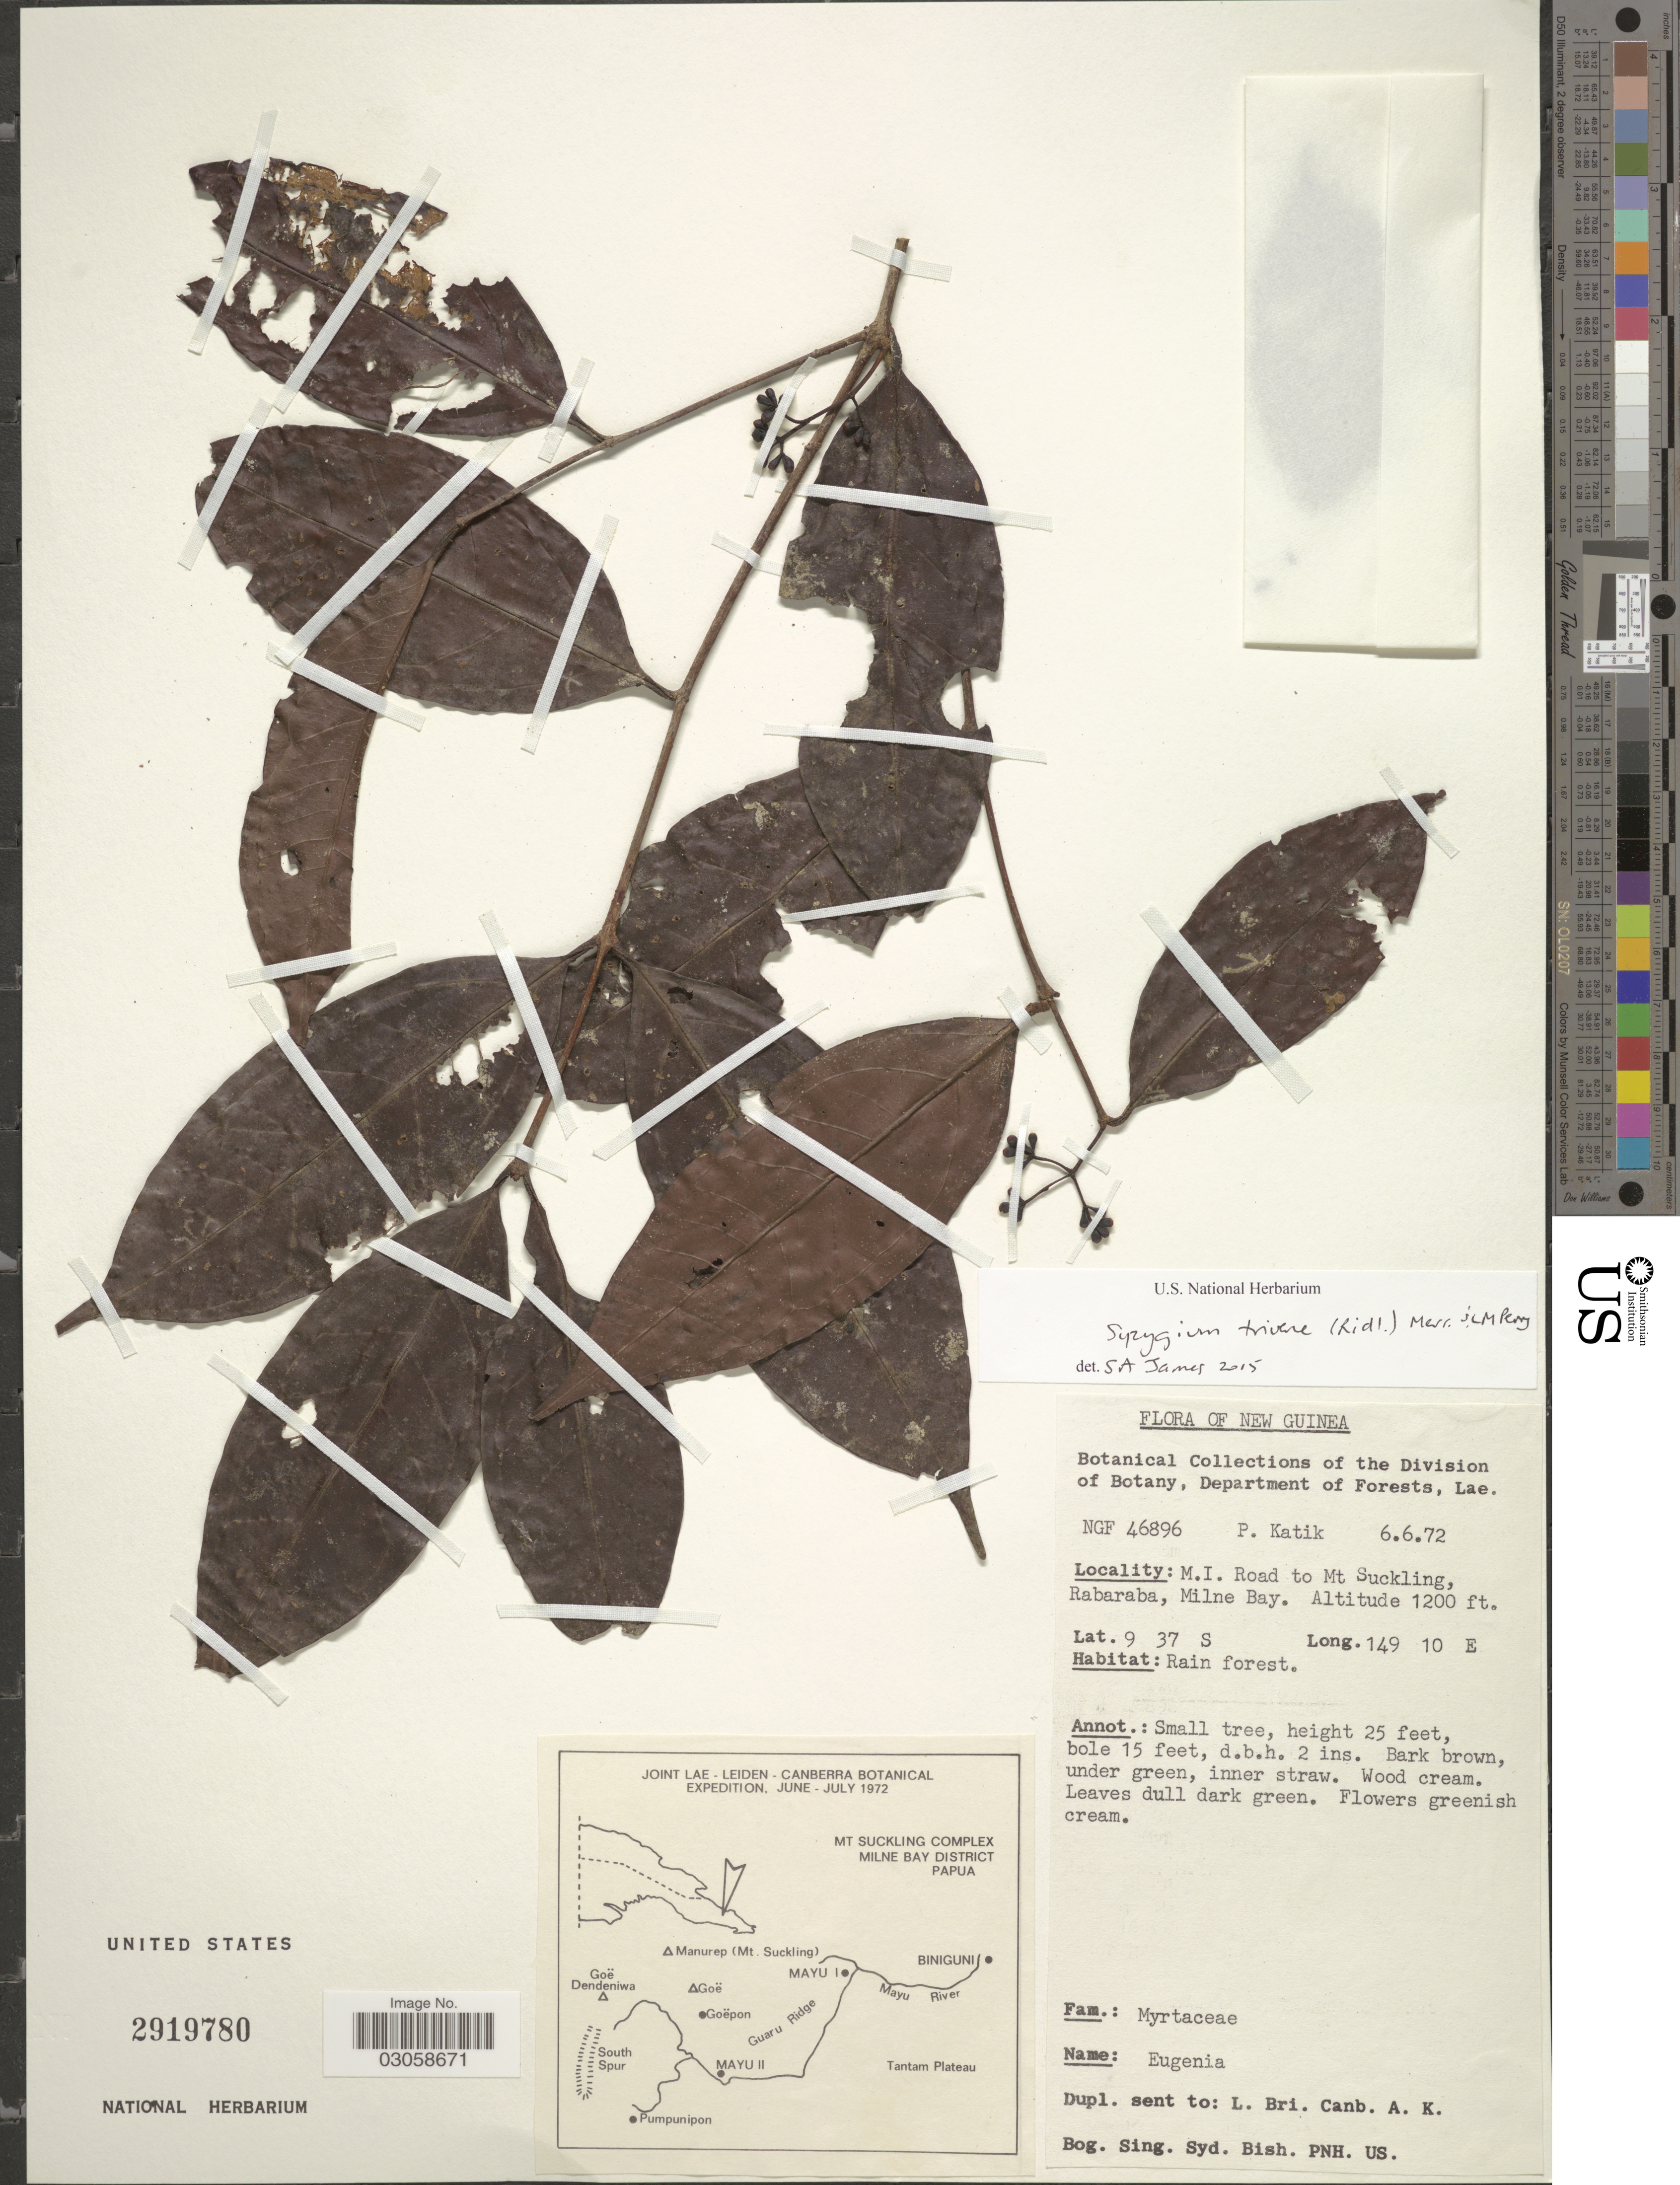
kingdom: Plantae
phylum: Tracheophyta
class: Magnoliopsida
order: Myrtales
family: Myrtaceae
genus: Syzygium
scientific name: Syzygium trivene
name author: (Ridl.) Merr. & L.M. Perry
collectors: P. Katik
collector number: NGF 46896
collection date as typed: Transcribed d/m/y: 6/6/72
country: Papua New Guinea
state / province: Milne Bay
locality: New Guinea. M.I. Road to Mt Suckling Rabaraba, Milne Bay.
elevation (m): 366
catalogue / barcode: US 2919780